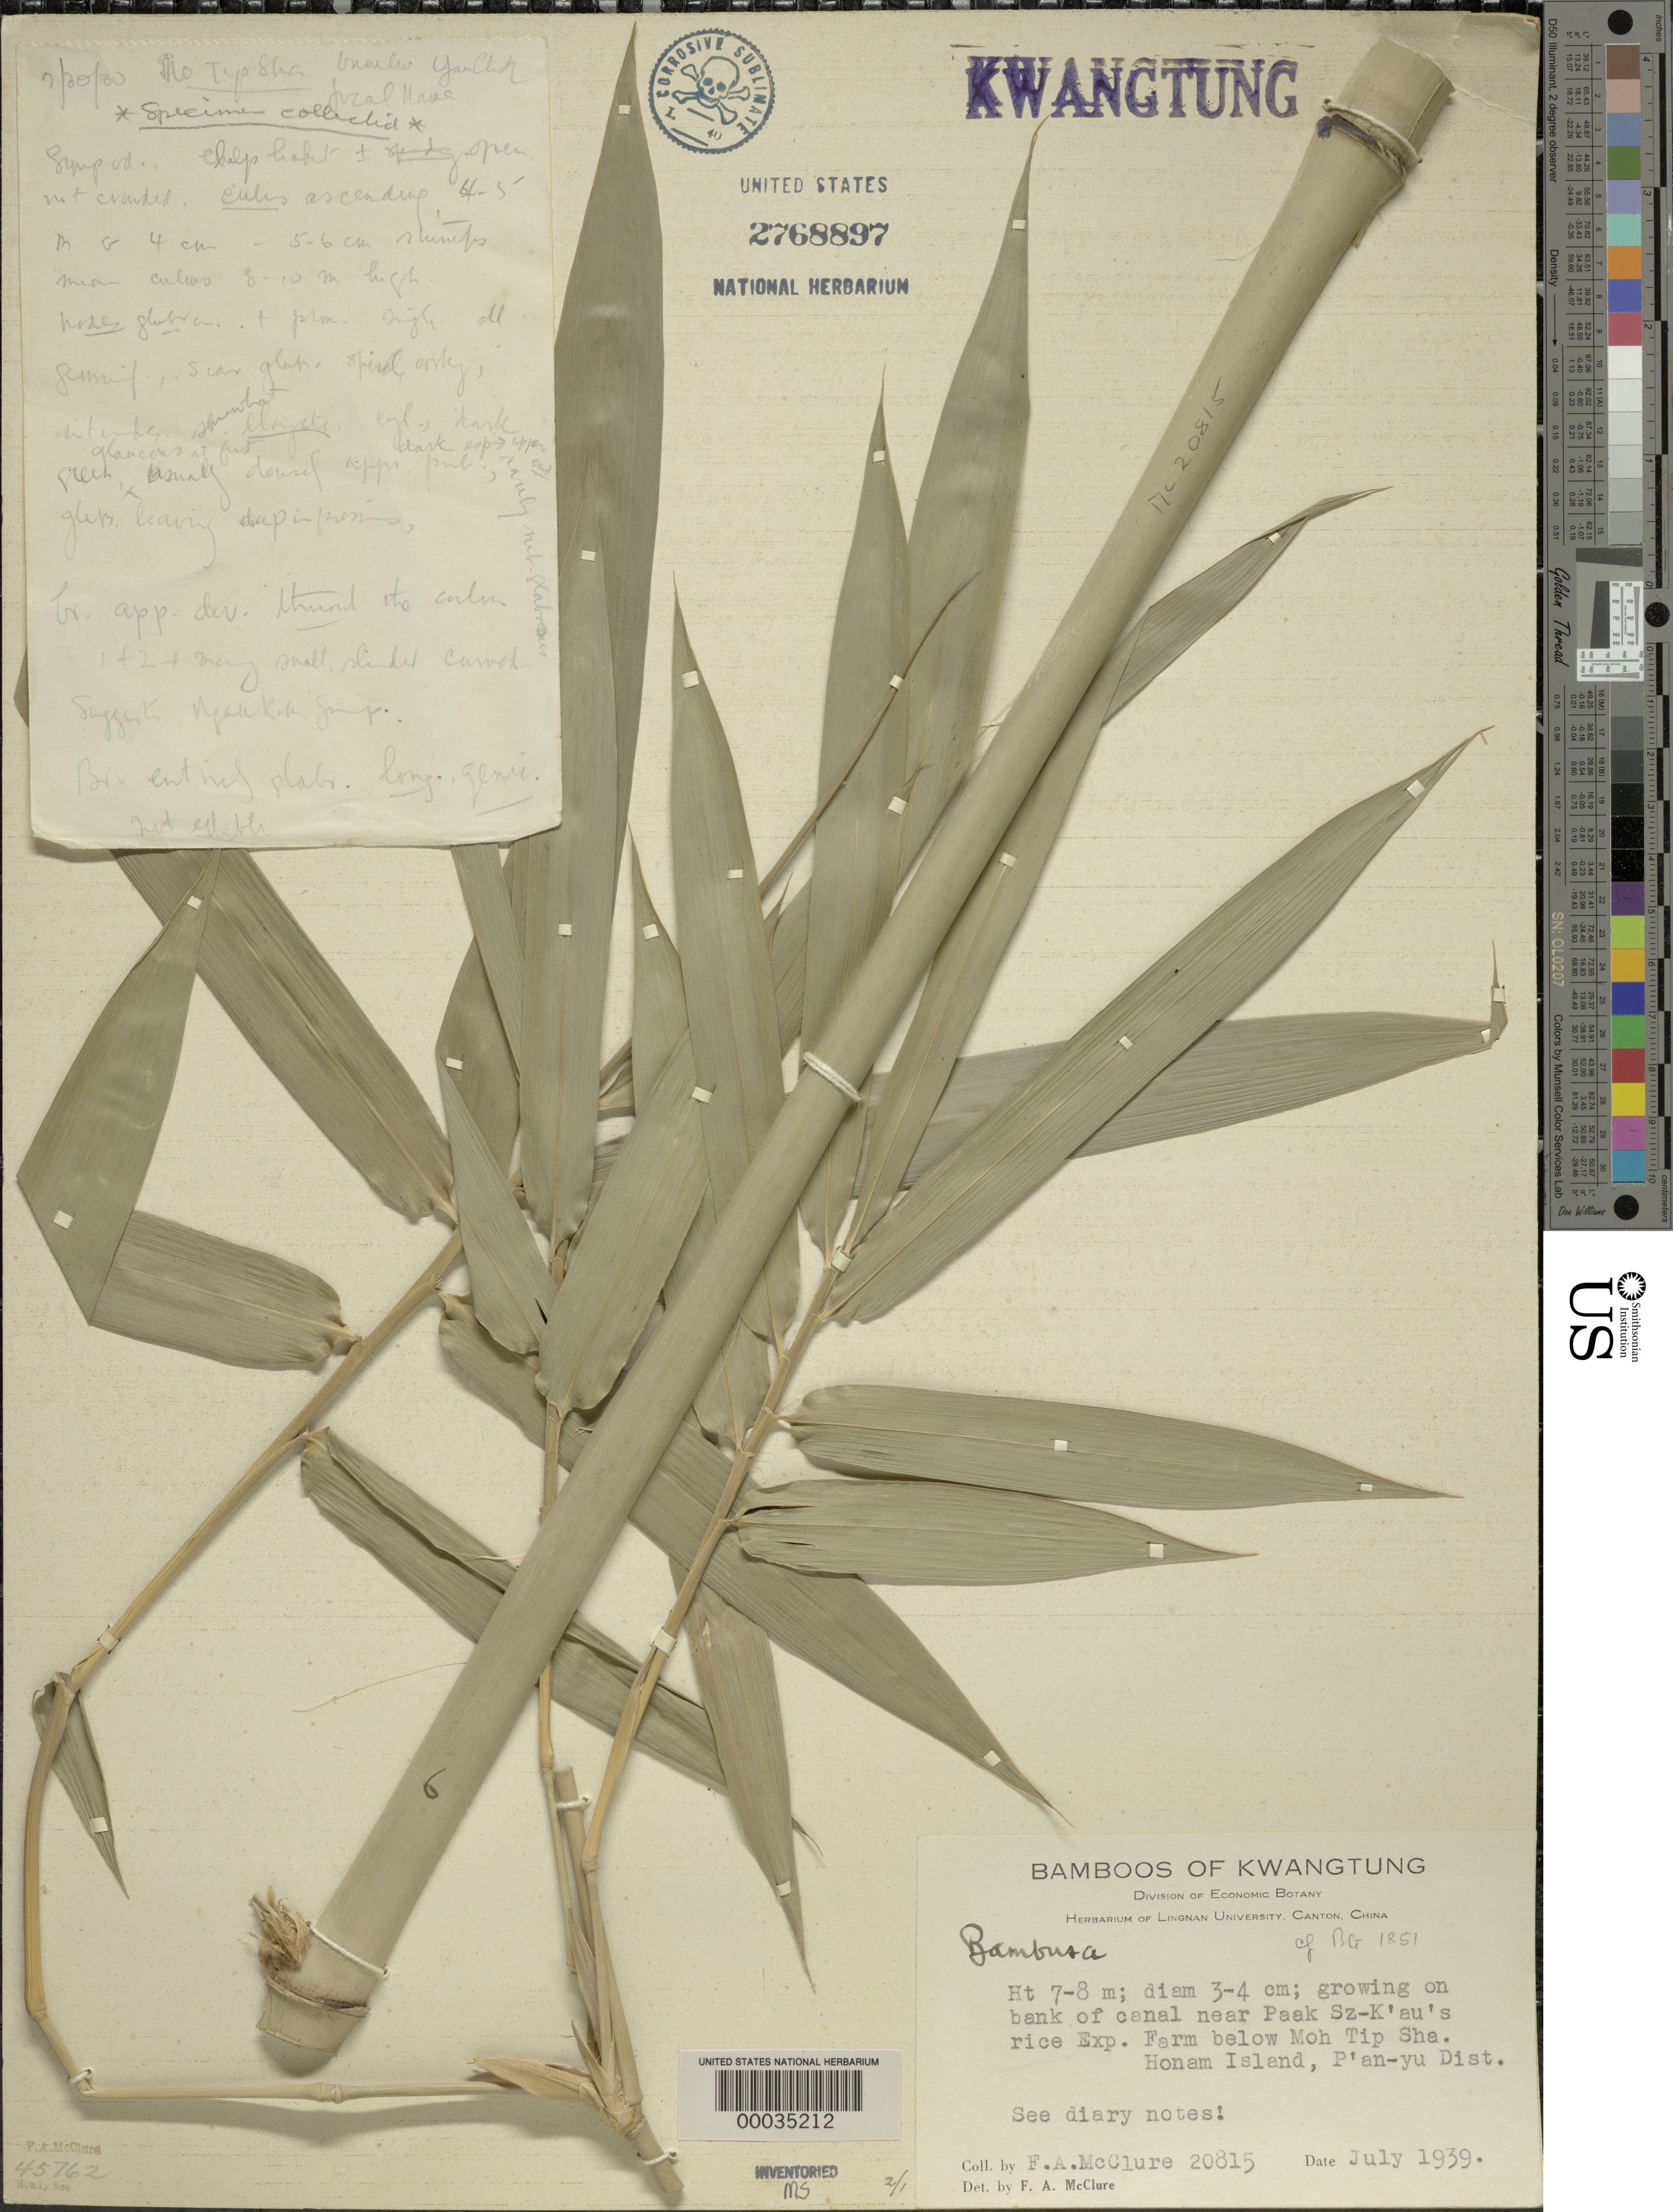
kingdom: Plantae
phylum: Tracheophyta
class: Liliopsida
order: Poales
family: Poaceae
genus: Bambusa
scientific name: Bambusa sp.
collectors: F. A. McClure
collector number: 20815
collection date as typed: Jul 1939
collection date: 1939-07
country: China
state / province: Guangdong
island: Honam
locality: Moh tip sha, honam isl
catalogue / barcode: US 2768897